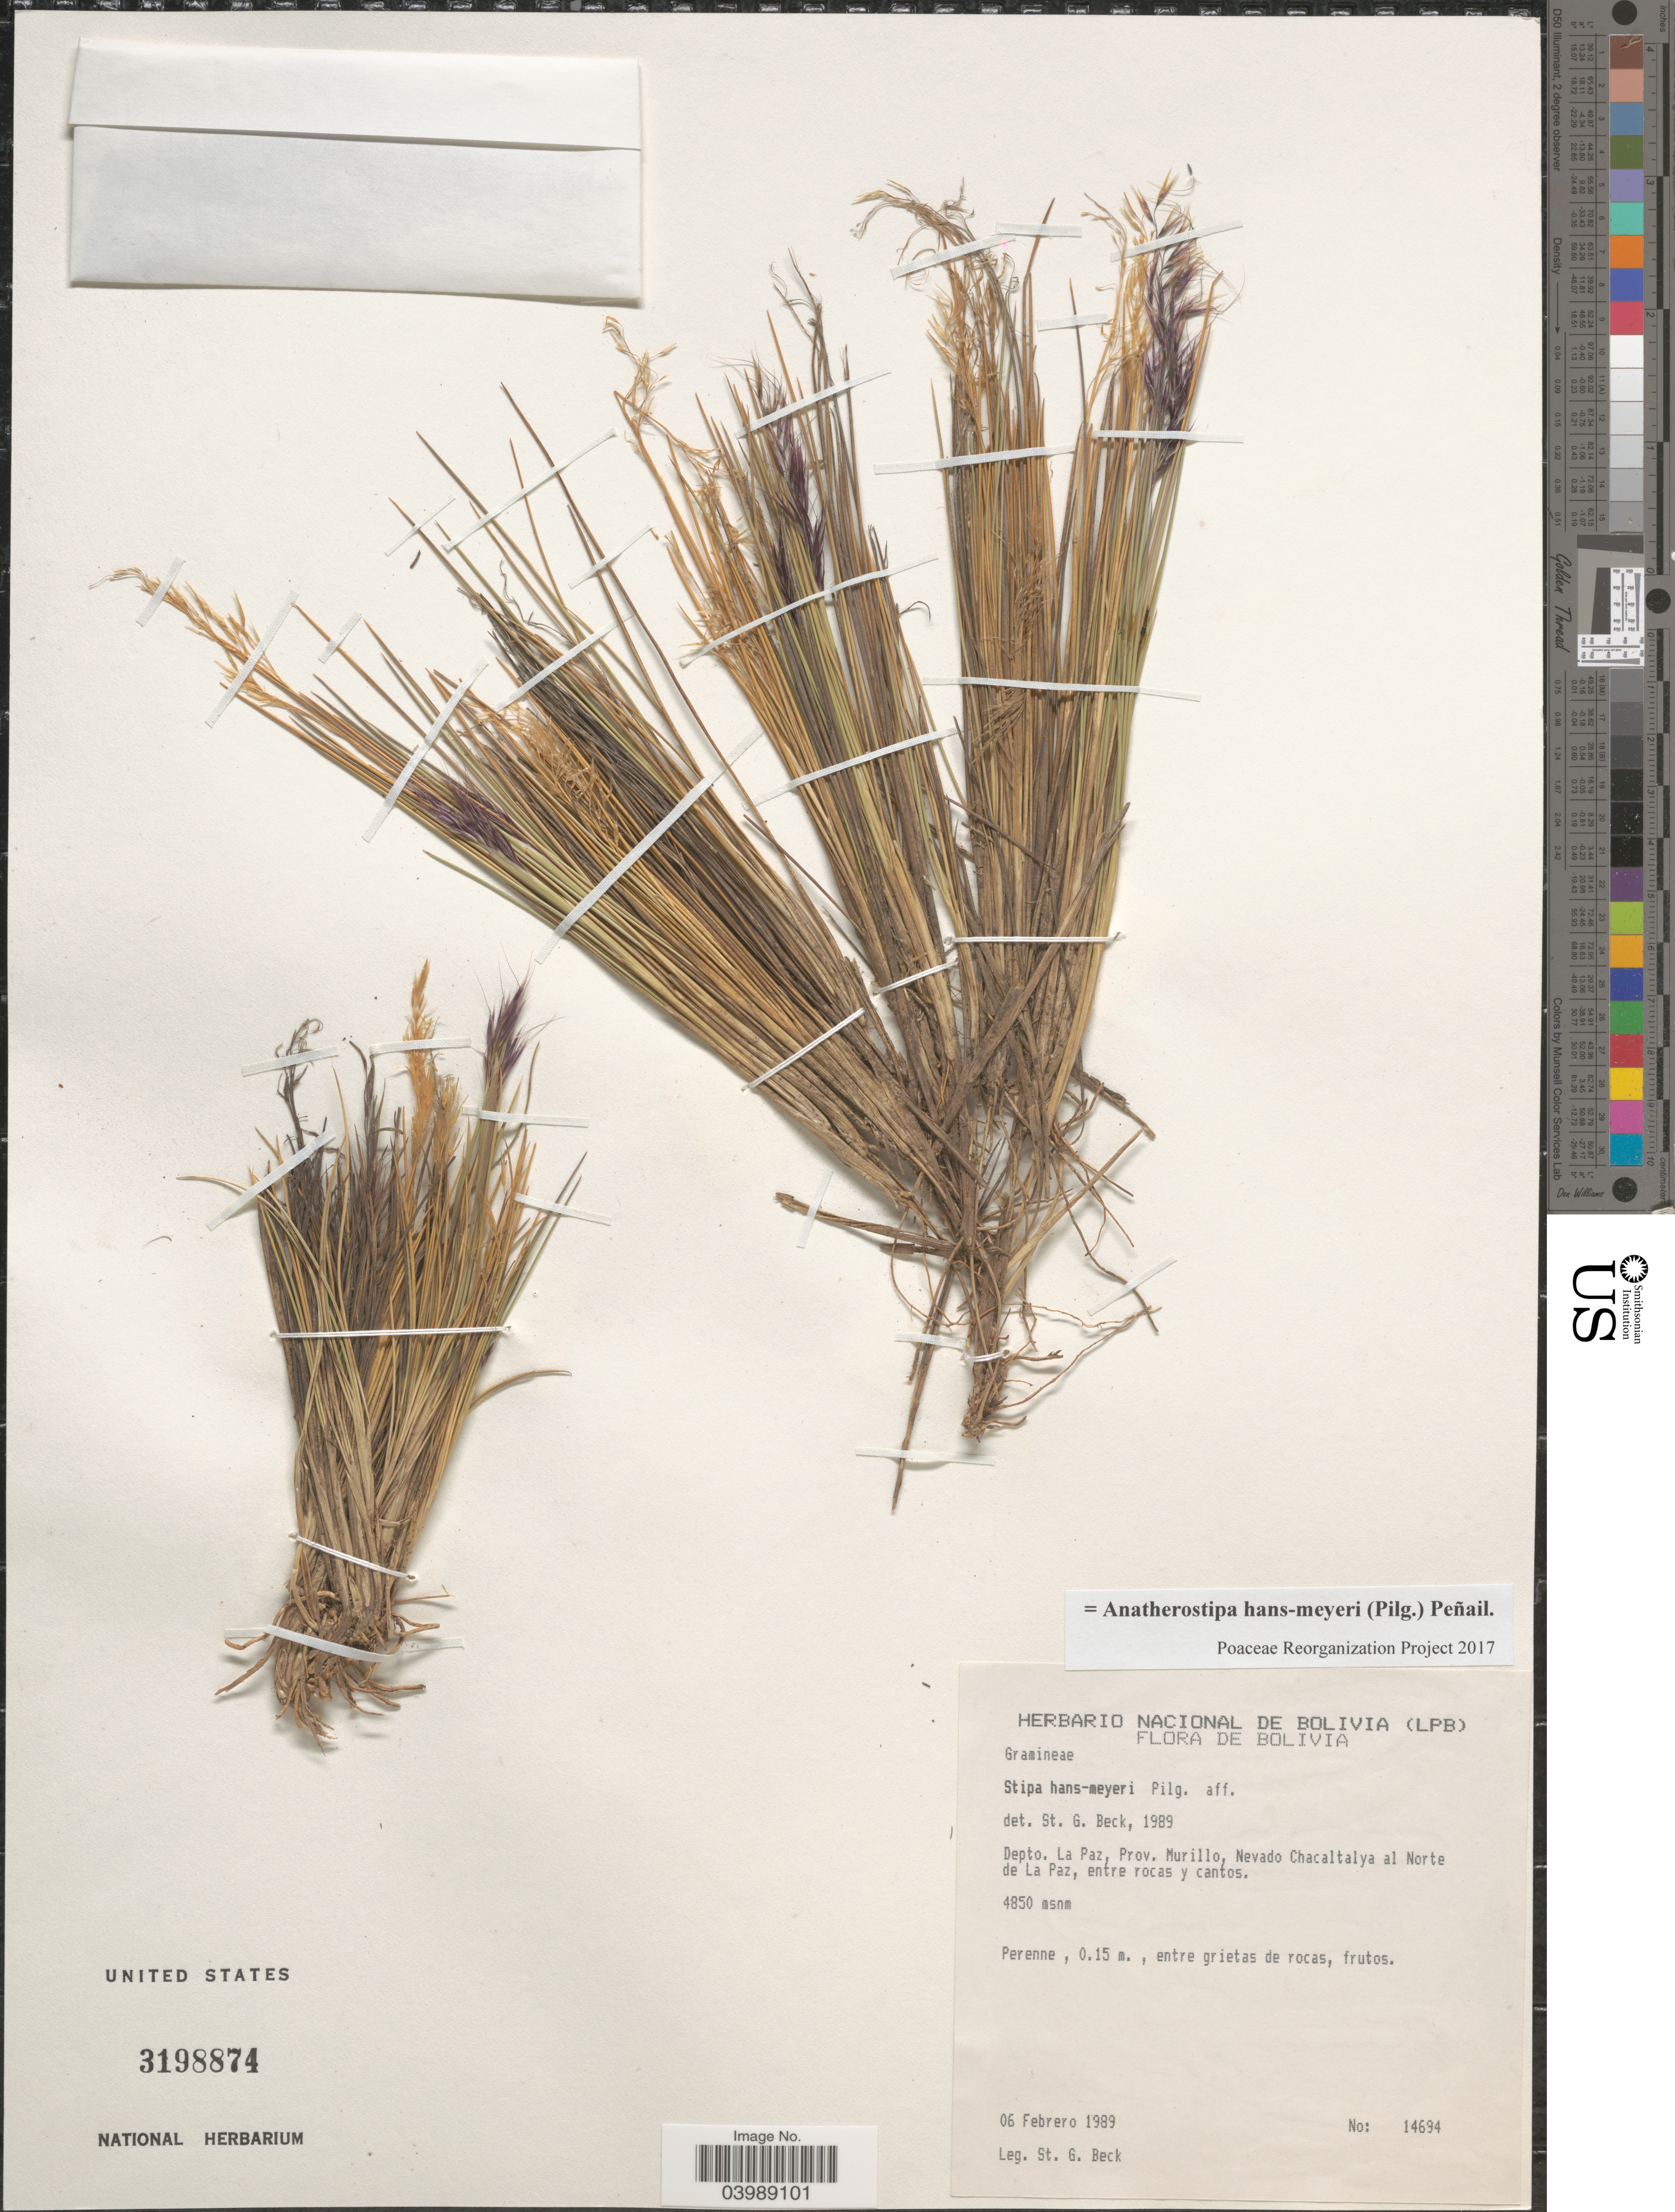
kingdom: Plantae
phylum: Tracheophyta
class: Liliopsida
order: Poales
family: Poaceae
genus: Anatherostipa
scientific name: Anatherostipa hans-meyeri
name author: (Pilg.) Peñailillo B.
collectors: S. G. Beck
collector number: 14694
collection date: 1989-02-06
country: Bolivia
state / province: La Paz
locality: Depto. La Paz, Prov. Murillo, Nevado Chacaltalya al Norte de La Paz, entre rocas y cantos.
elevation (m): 4850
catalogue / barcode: US 3198874